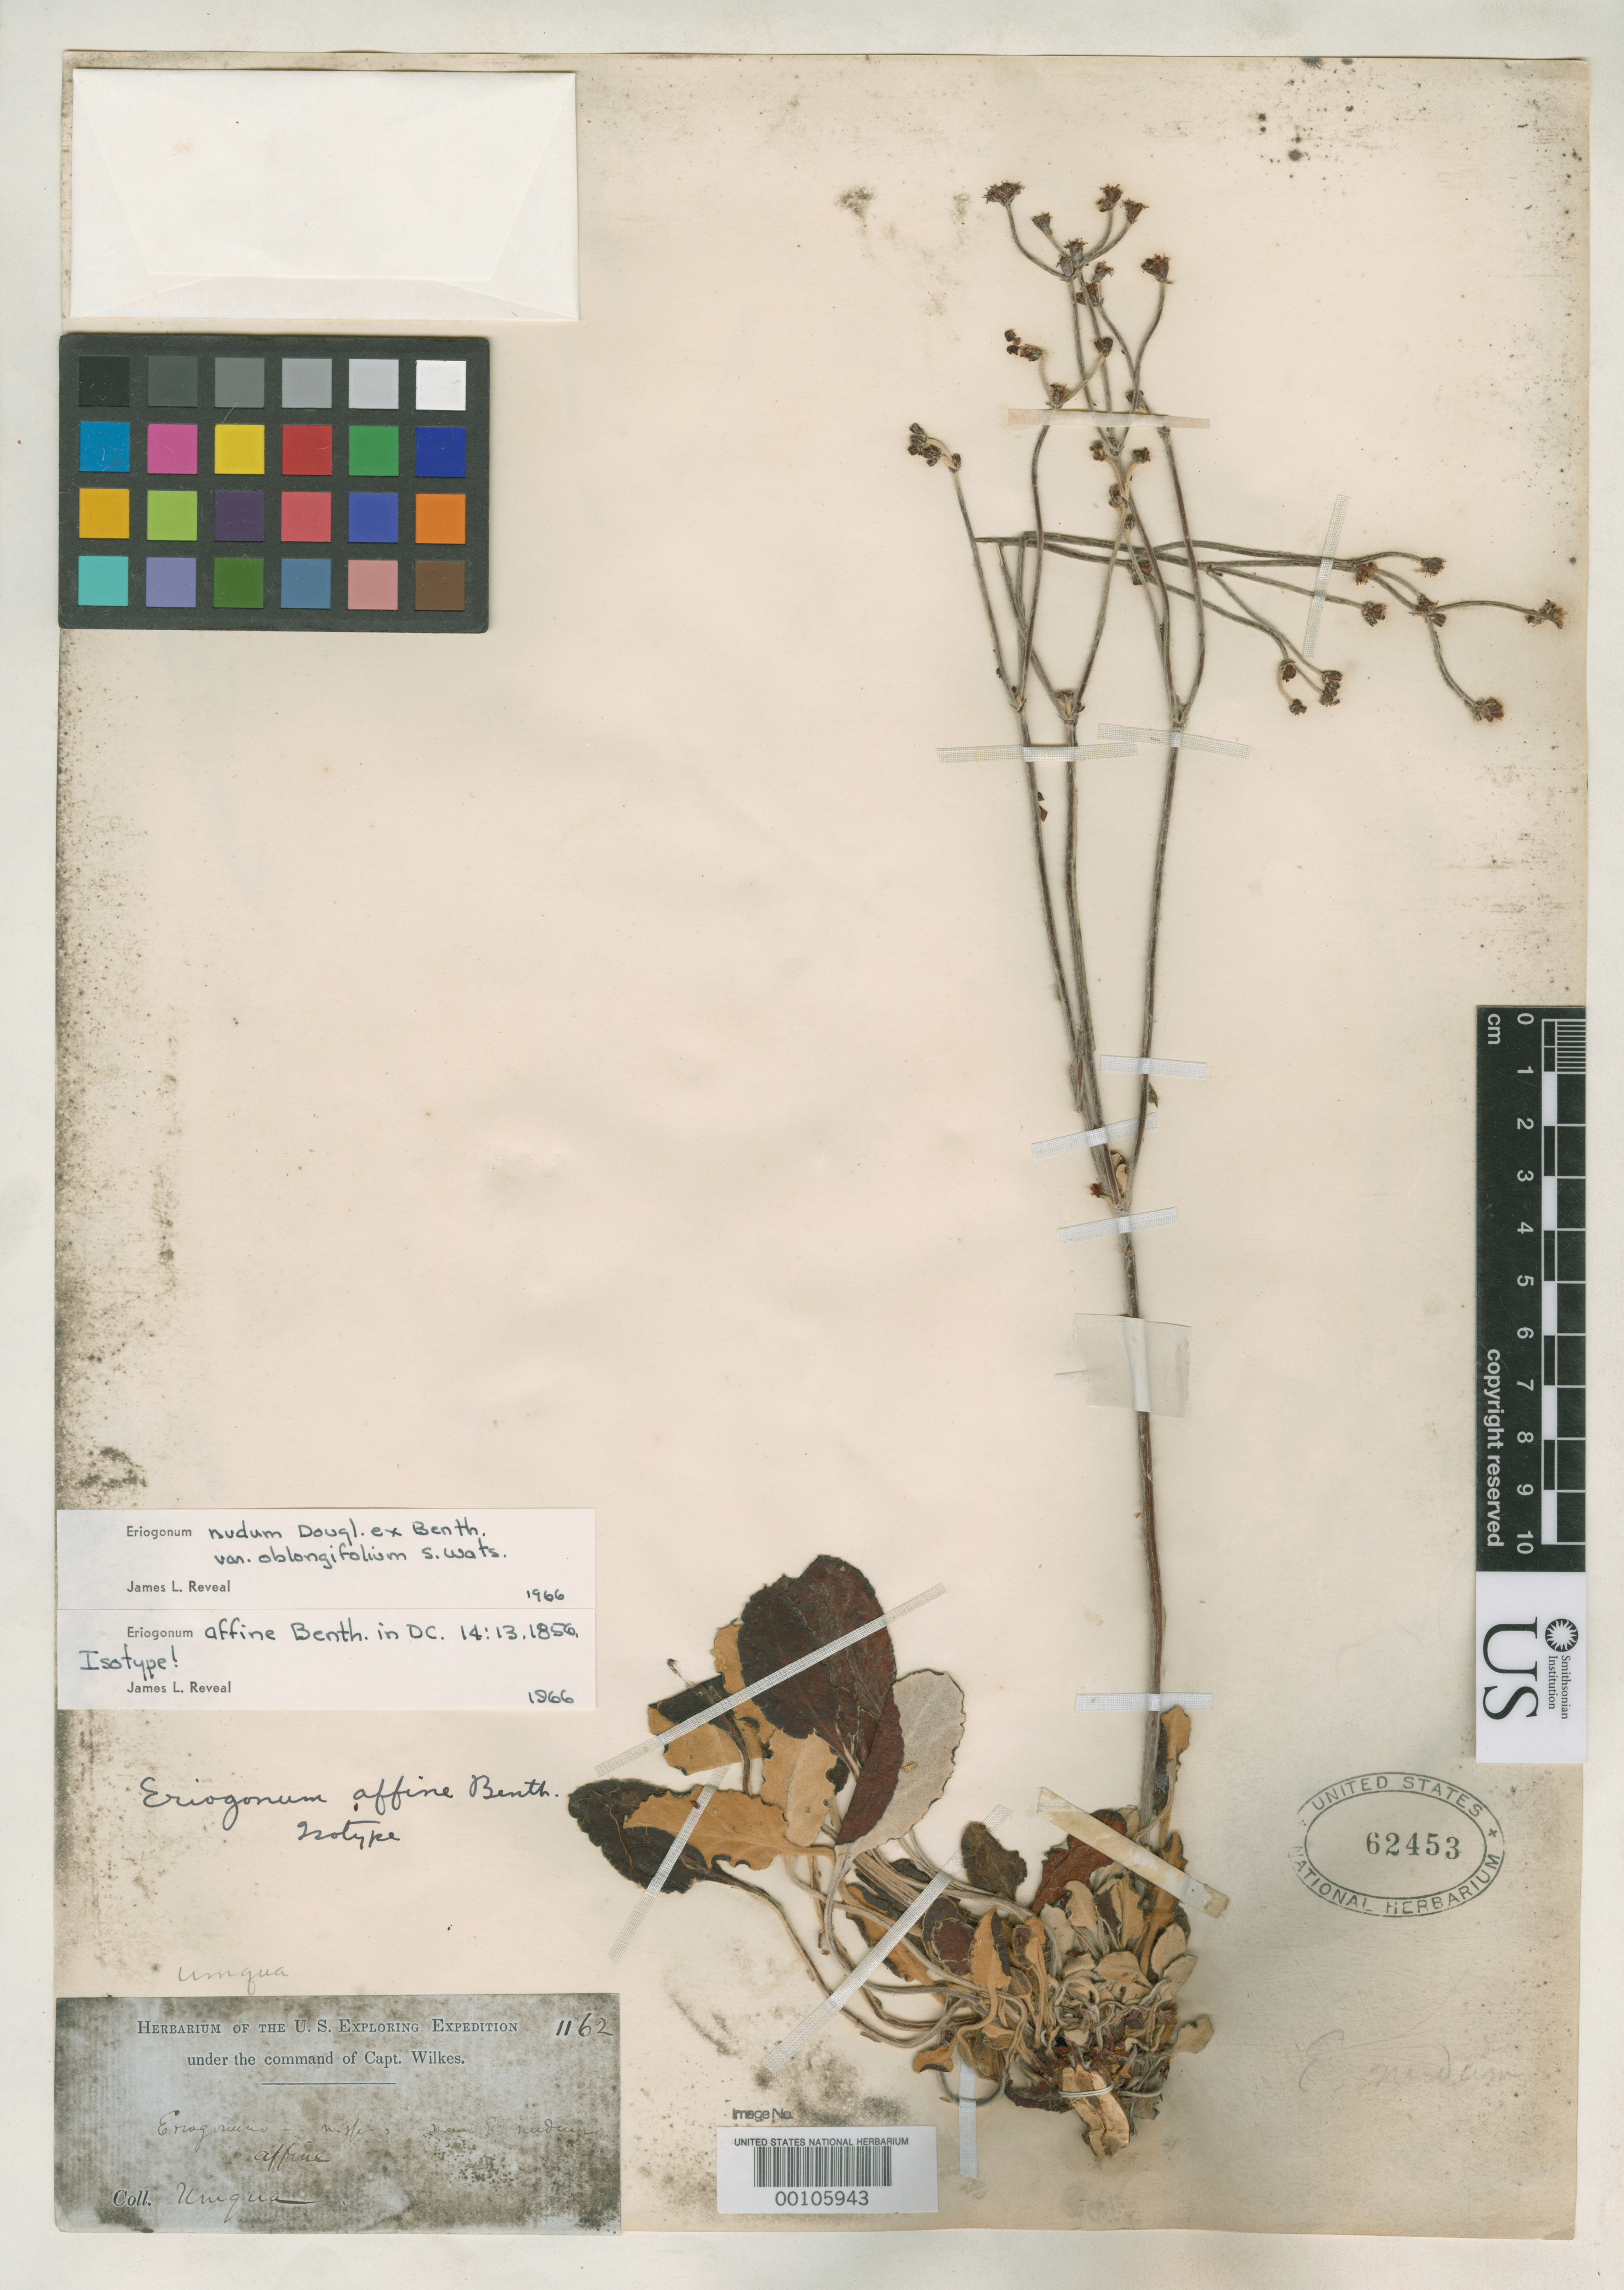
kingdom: Plantae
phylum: Tracheophyta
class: Magnoliopsida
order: Caryophyllales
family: Polygonaceae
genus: Eriogonum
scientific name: Eriogonum affine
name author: Benth. in DC.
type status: Isotype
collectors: W. D. Brackenridge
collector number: U.S. Explor. Exped. 1162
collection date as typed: Sep 1841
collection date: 1841-09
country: United States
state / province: Oregon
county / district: Douglas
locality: Umpqua.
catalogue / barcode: US 62453